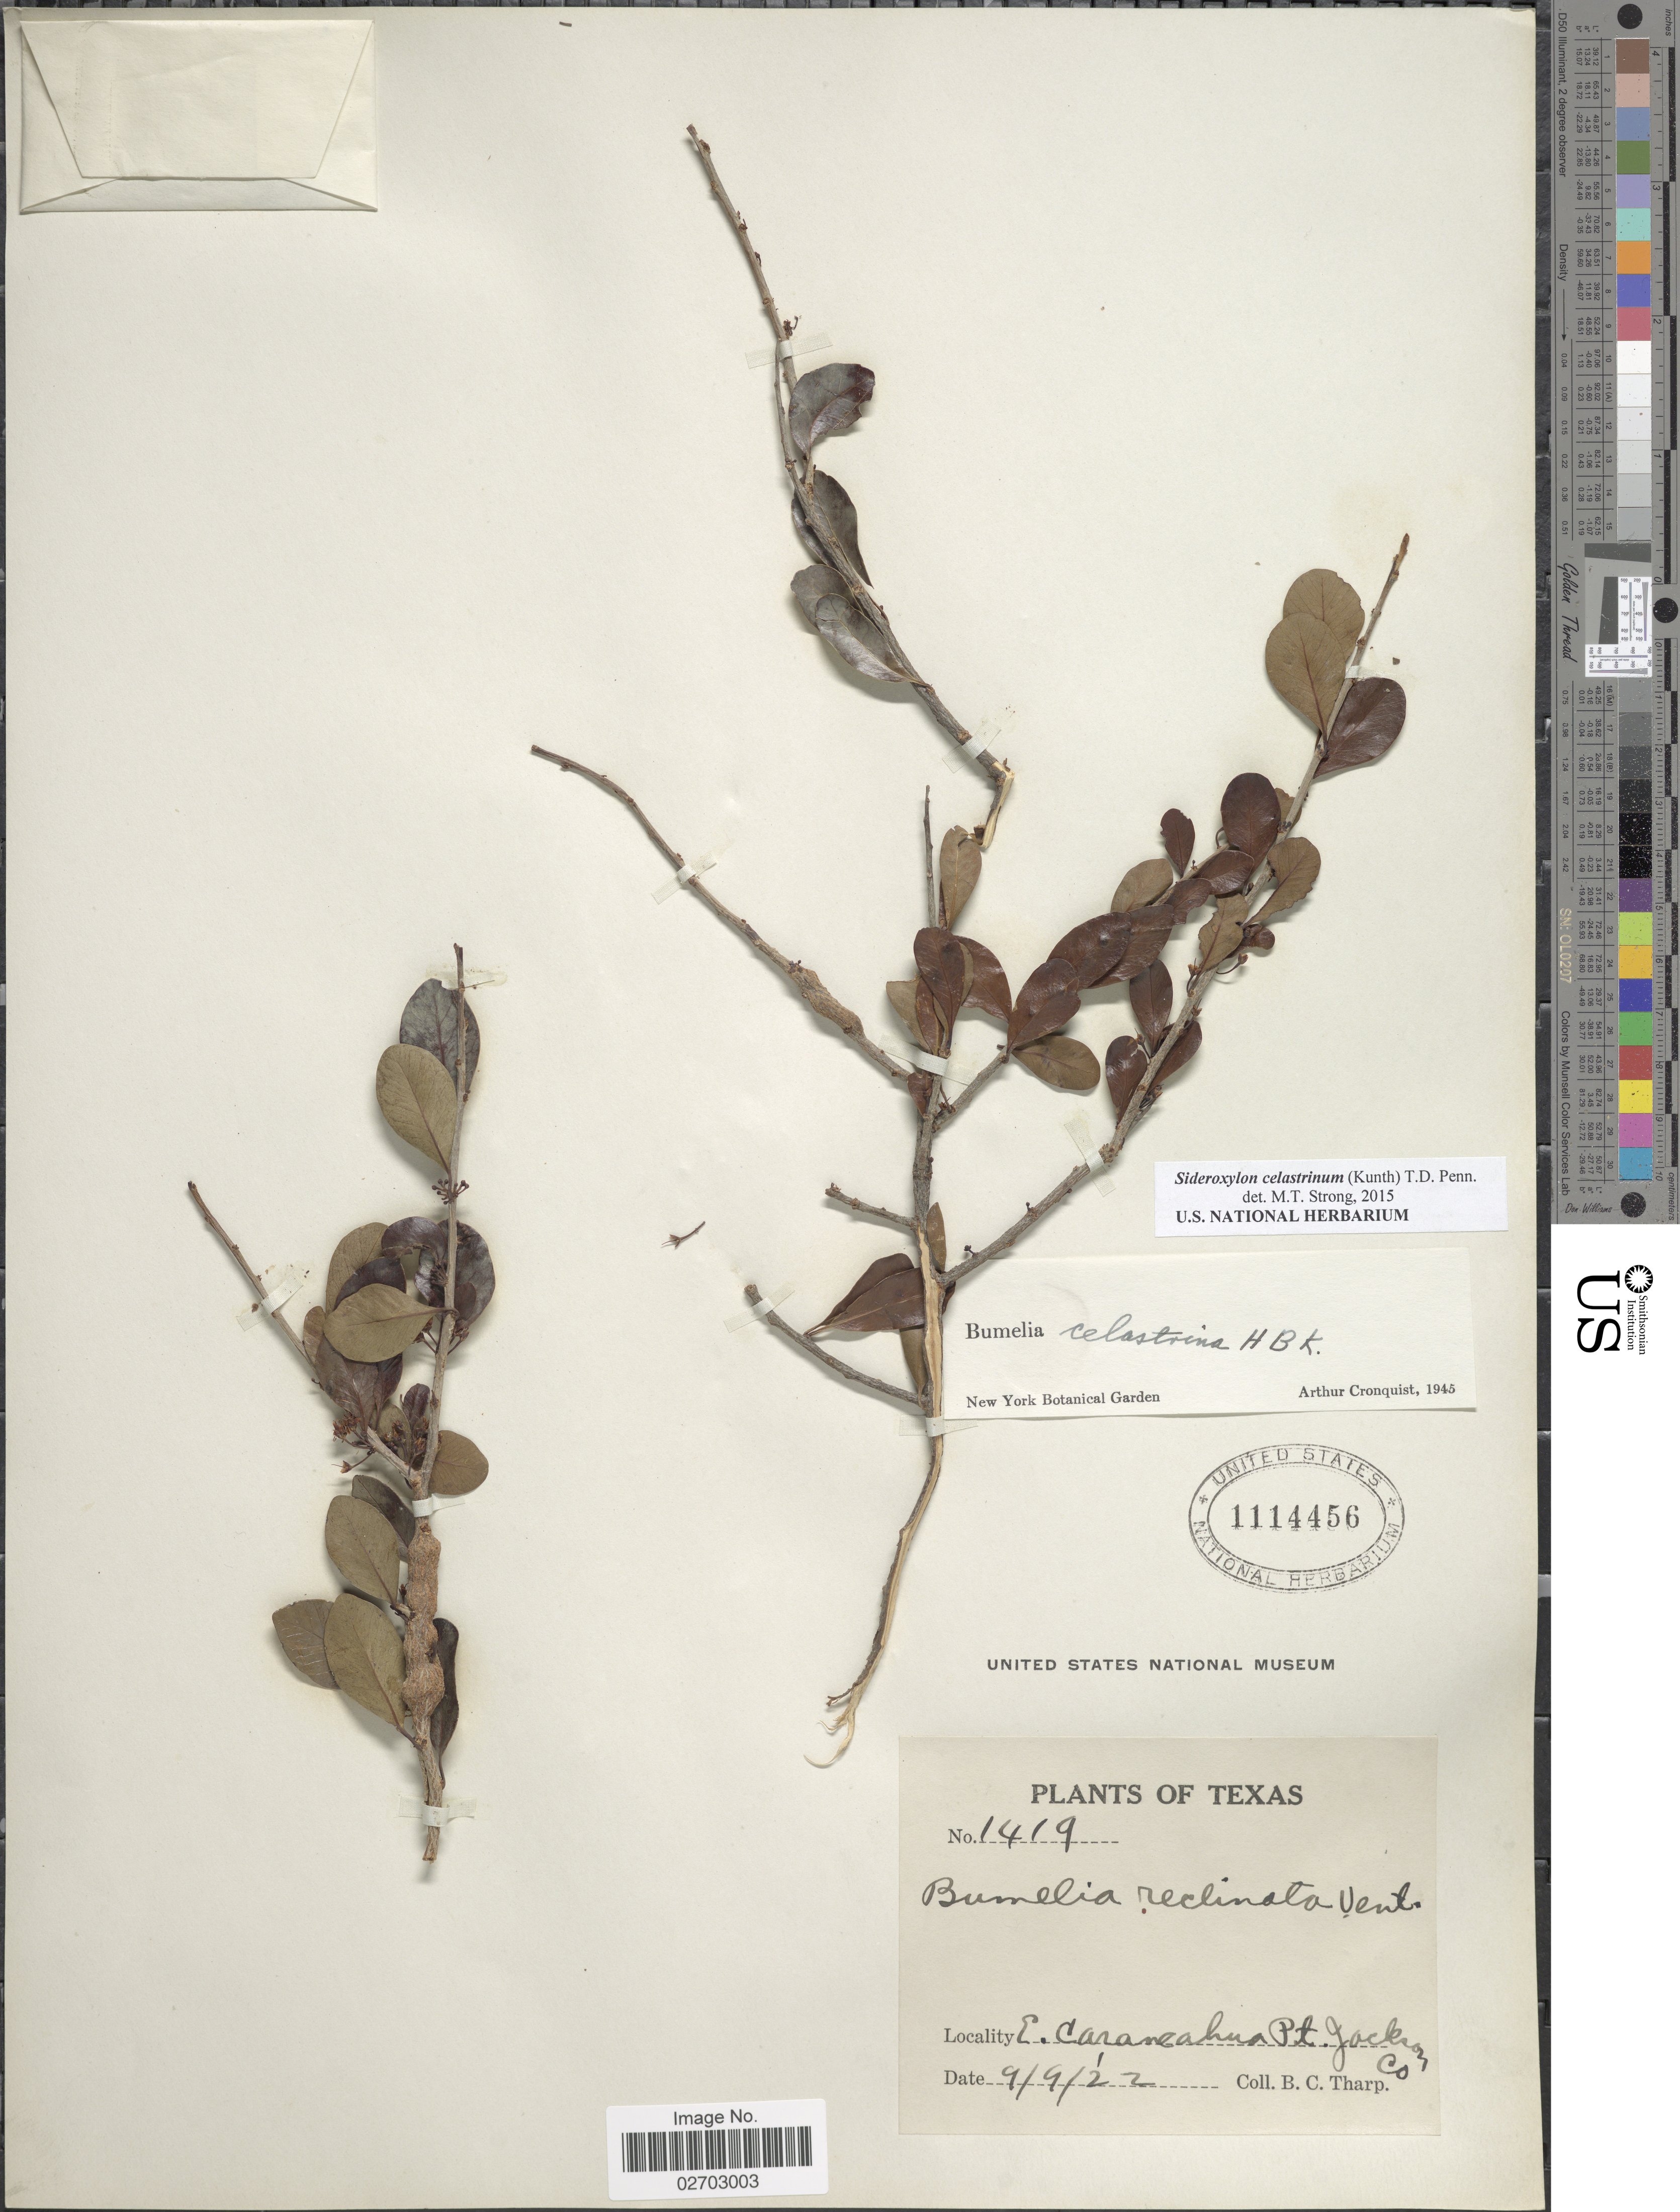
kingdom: Plantae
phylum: Tracheophyta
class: Magnoliopsida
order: Ericales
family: Sapotaceae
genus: Sideroxylon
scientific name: Sideroxylon celastrinum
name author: (Kunth) T.D. Penn.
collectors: B. C. Tharp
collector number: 1419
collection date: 1922-09-09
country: United States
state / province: Texas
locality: E. Carancahua Pt., Jackson Co.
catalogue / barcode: US 1114456